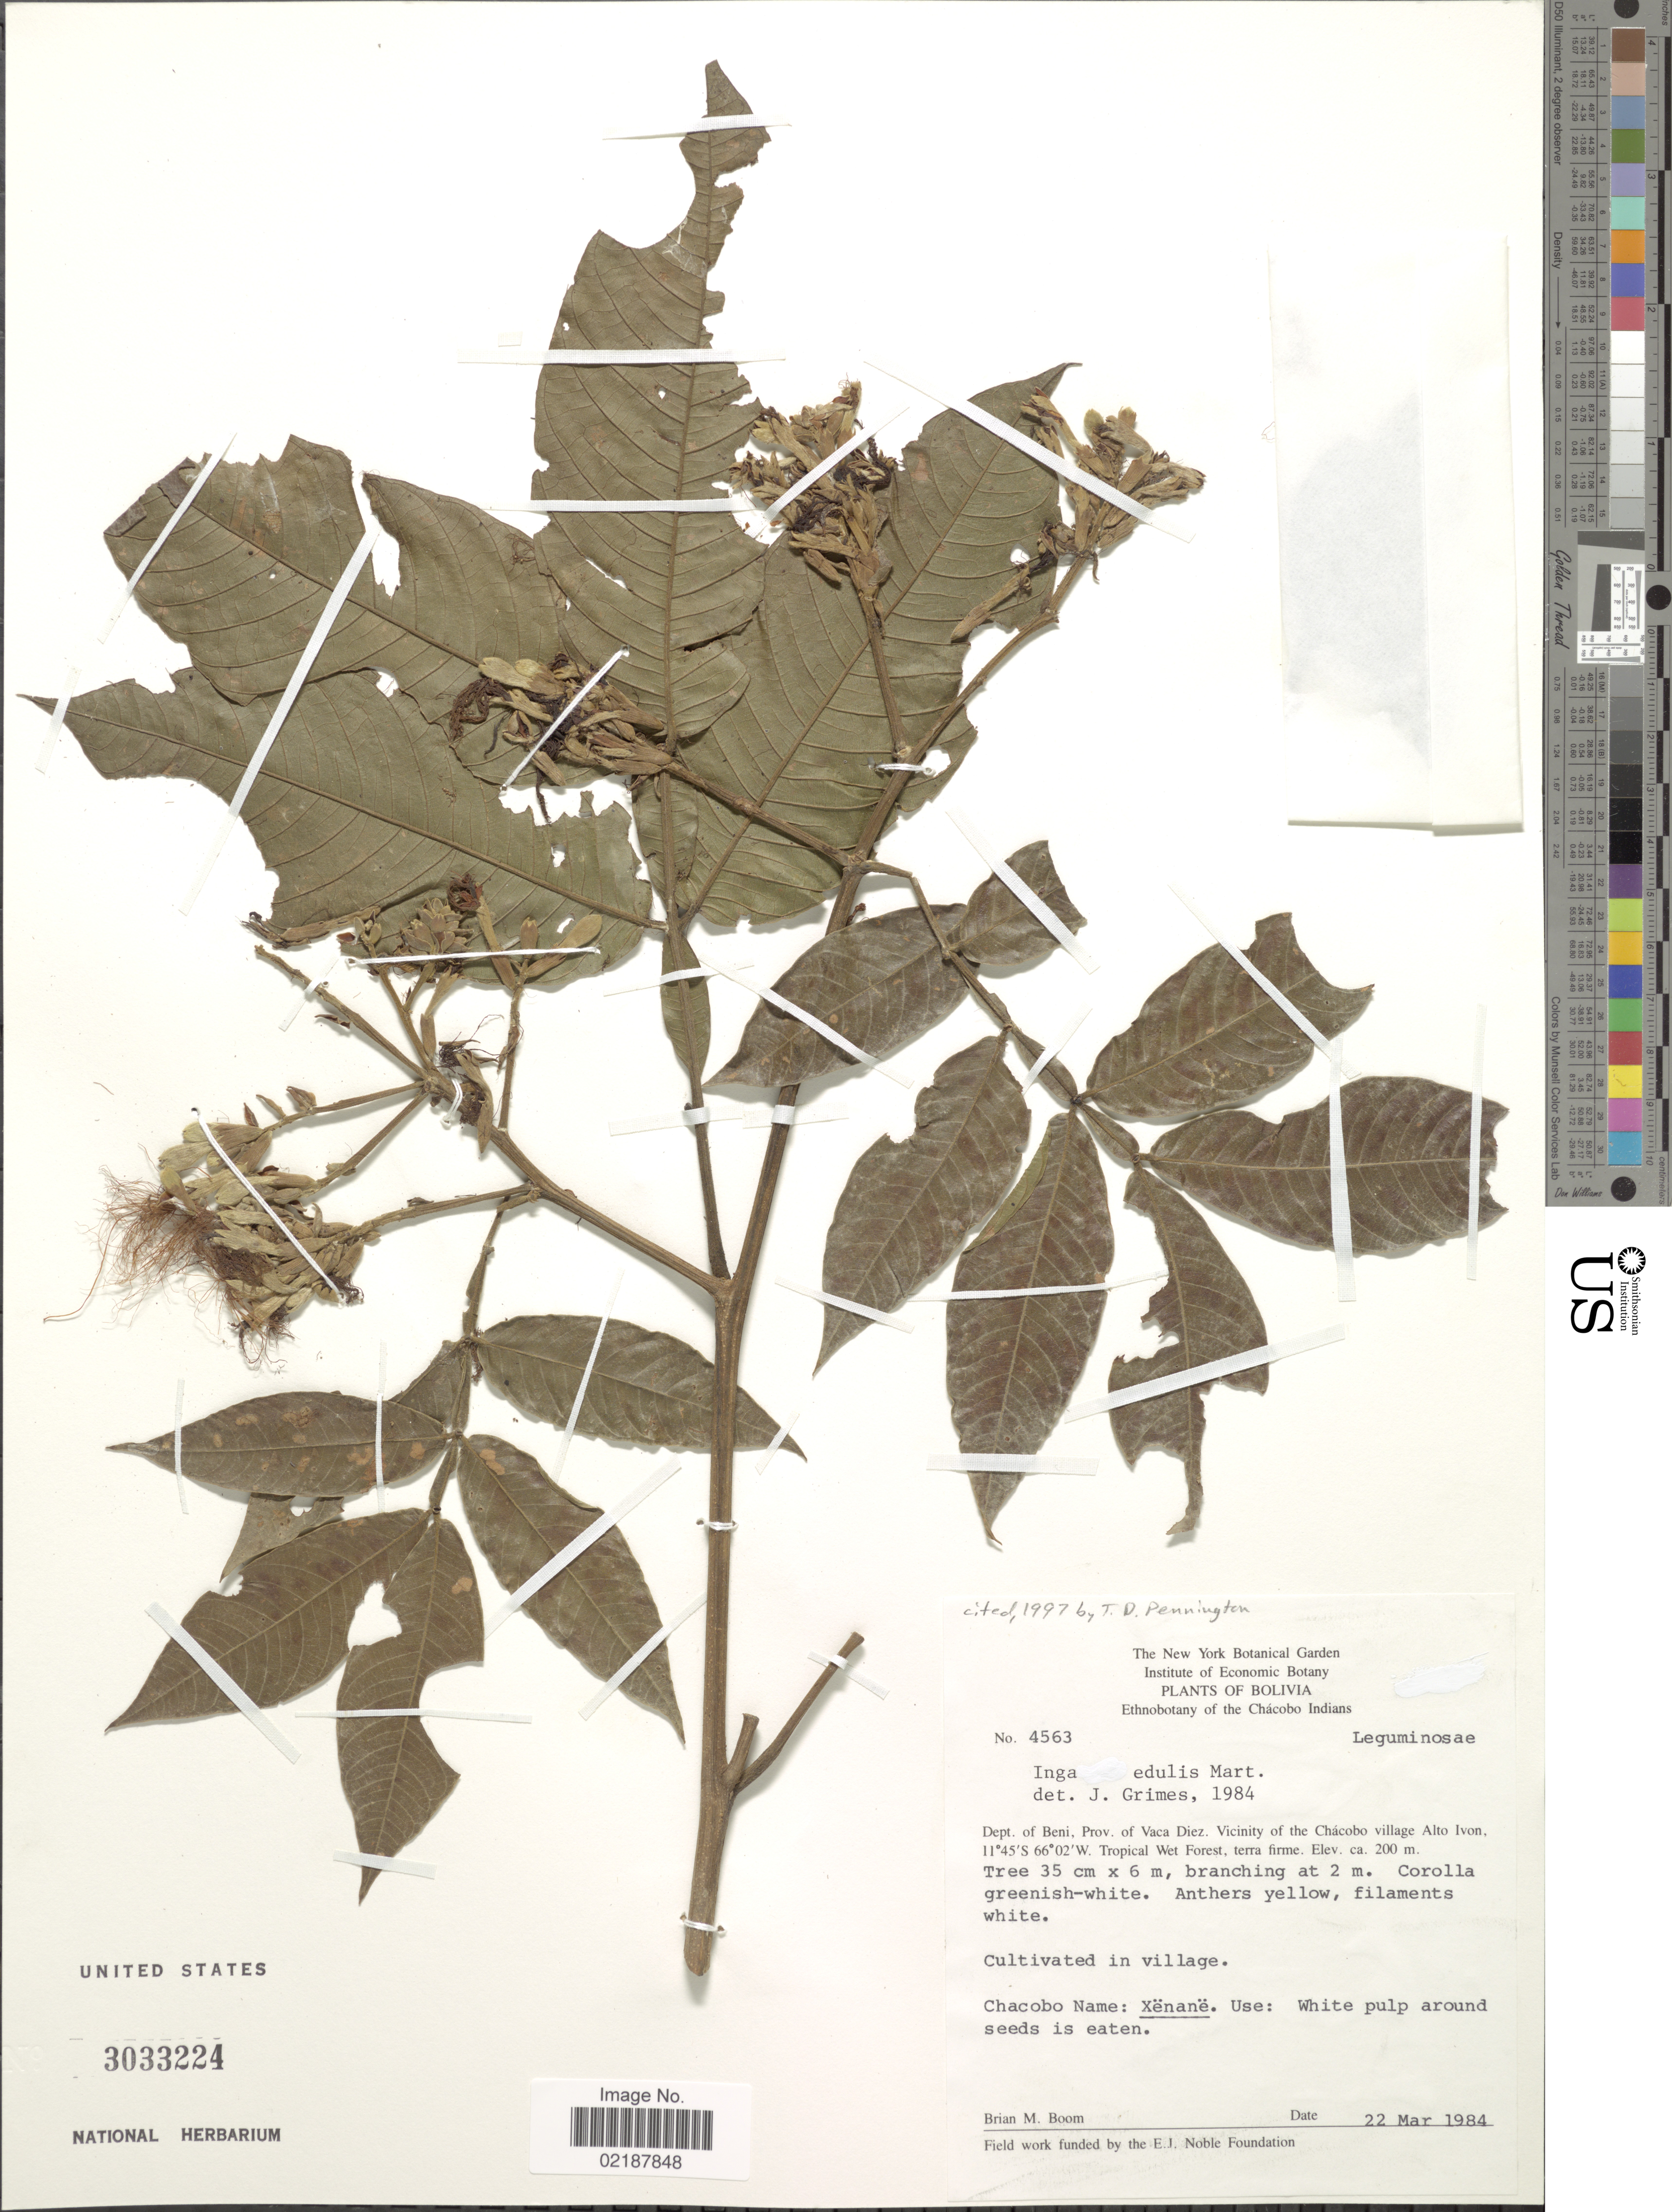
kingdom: Plantae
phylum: Tracheophyta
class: Magnoliopsida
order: Fabales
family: Fabaceae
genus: Inga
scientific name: Inga edulis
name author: Mart.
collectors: B. M. Boom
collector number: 4563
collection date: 1984-03-22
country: Bolivia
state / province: Beni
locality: Dept. of Beni, Prov. of Vaca Diez, Vicinity of the Chacobo village Alto Ivon, Tropical Wet Forest, Cultivated in village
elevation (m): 200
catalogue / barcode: US 3033224